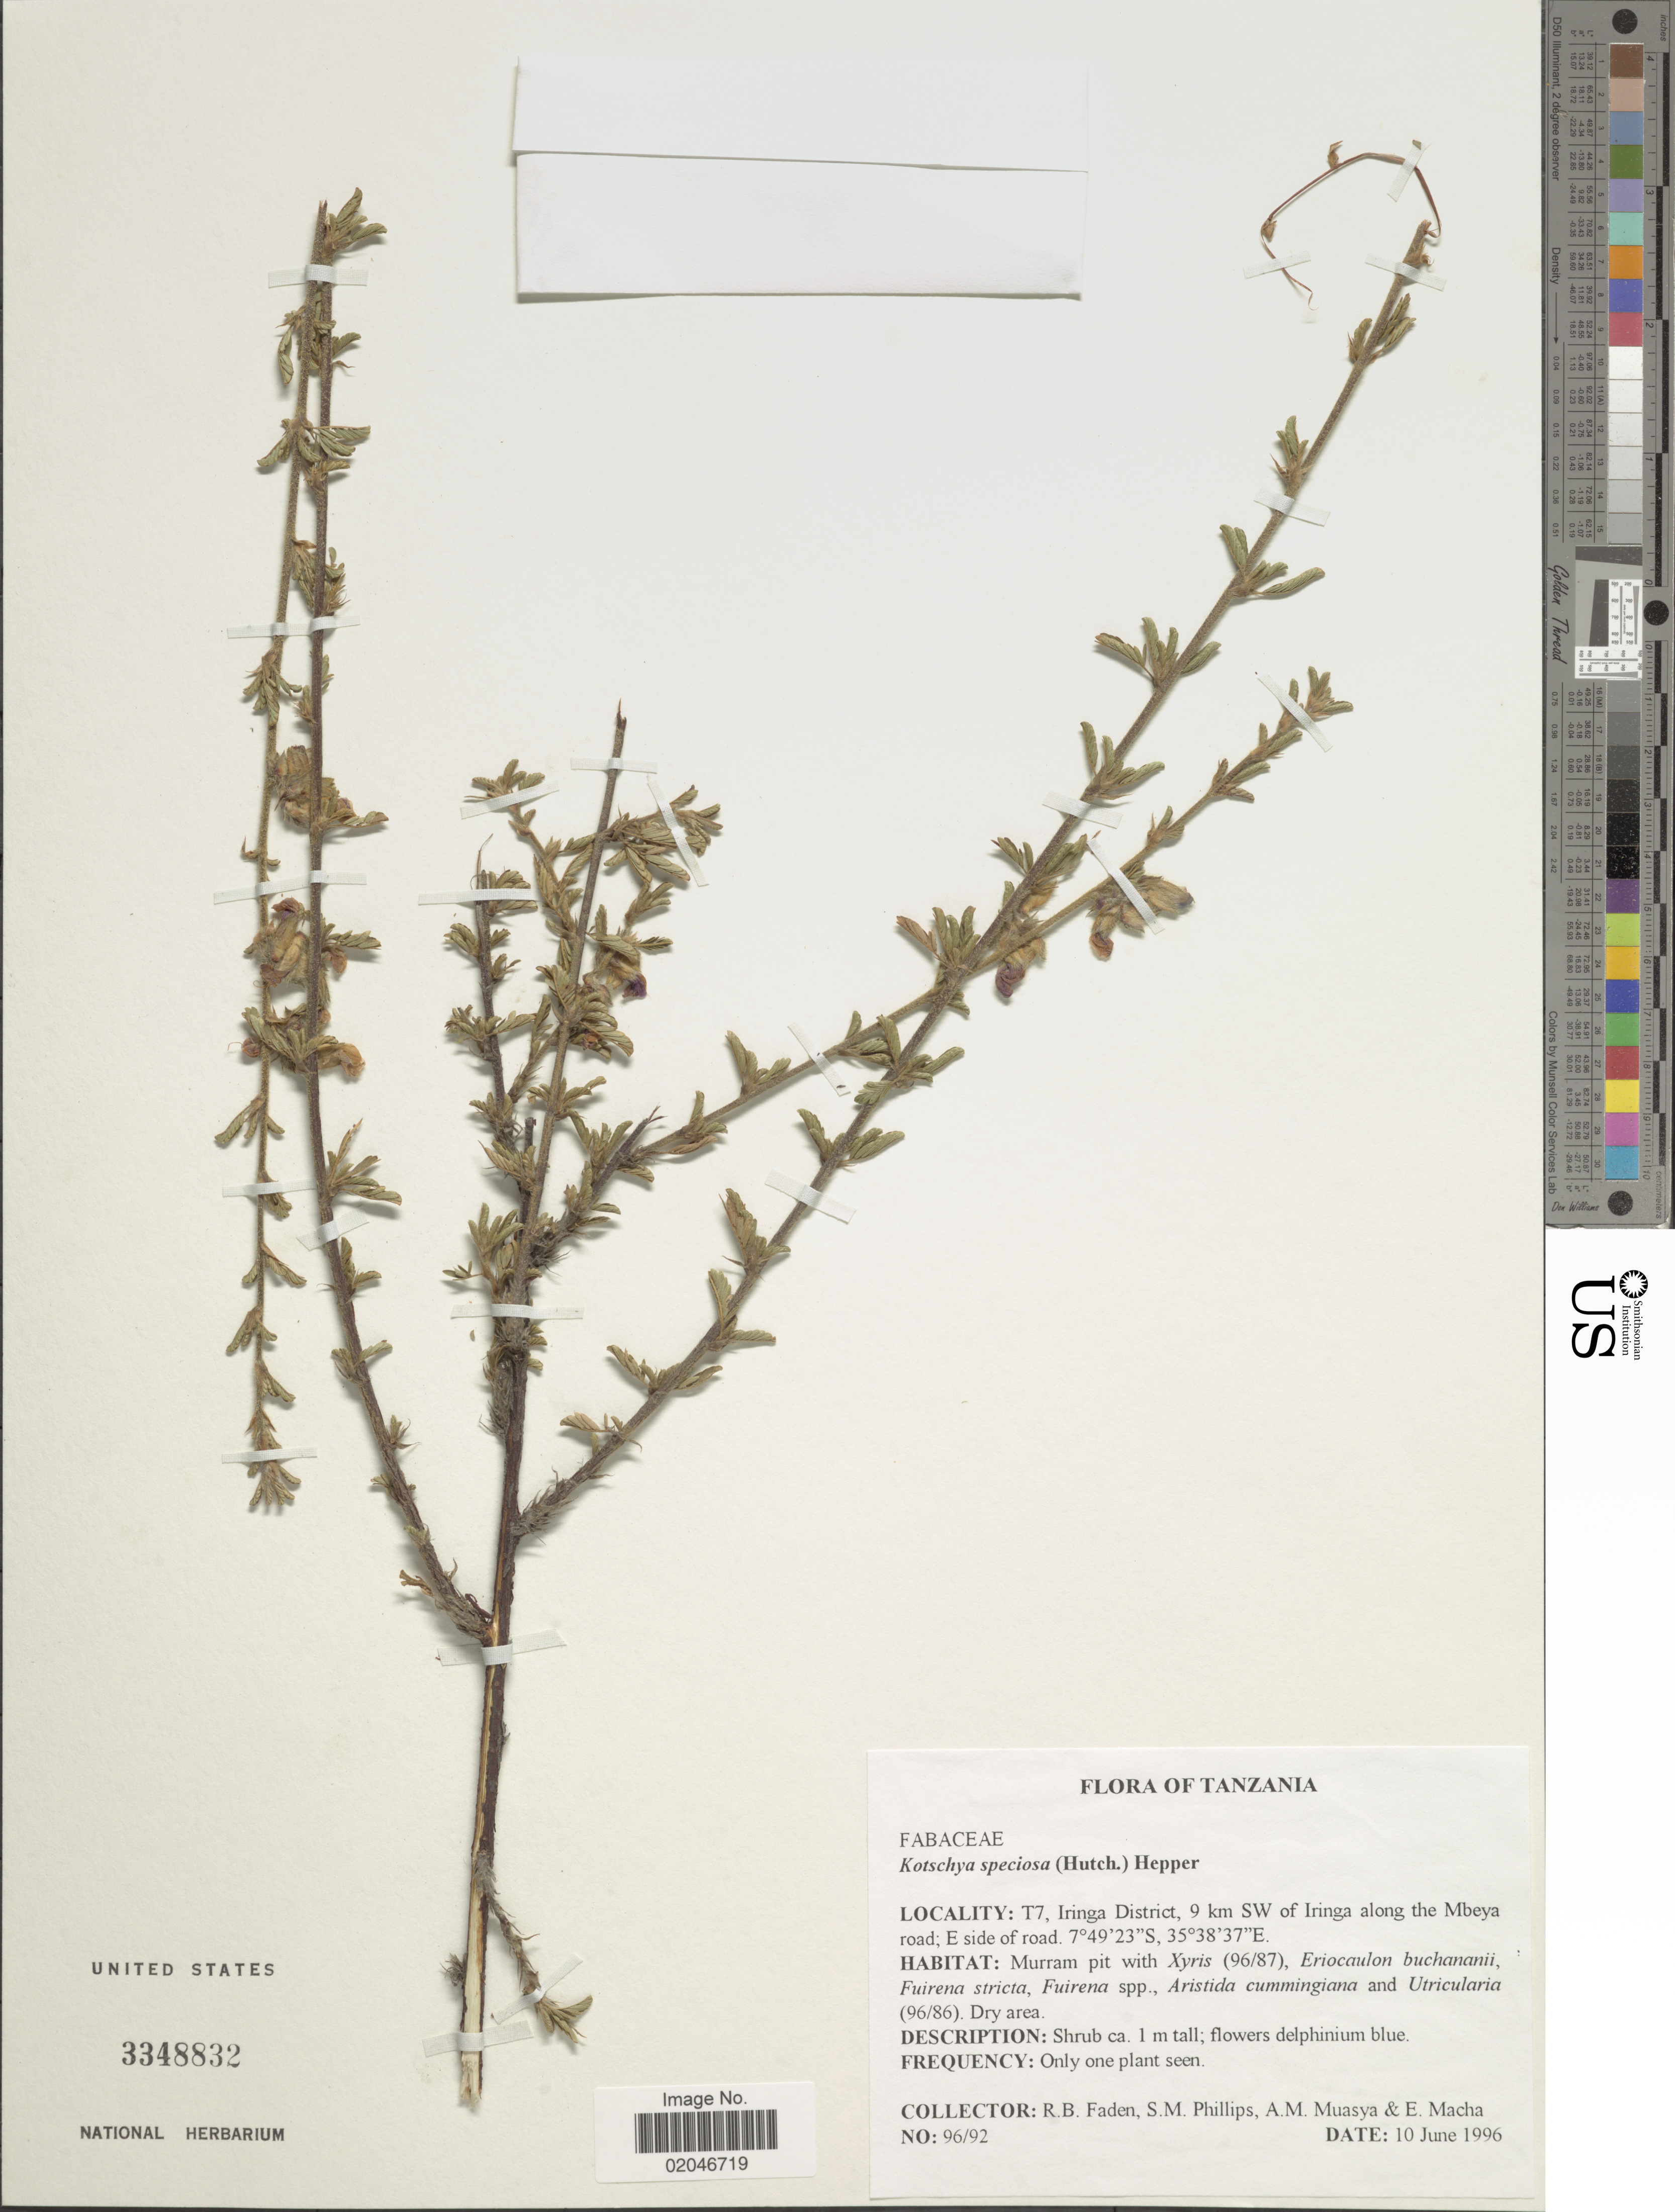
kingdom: Plantae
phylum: Tracheophyta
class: Magnoliopsida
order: Fabales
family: Fabaceae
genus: Kotschya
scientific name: Kotschya speciosa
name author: (Hutch.) Hepper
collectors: R. B. Faden, S. M. Phillips, A. Muasya & E. Macha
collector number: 96/92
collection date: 1996-06-10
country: Tanzania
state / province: Iringa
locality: T7, Iringa District, 9 km SW of Iringa along the Mbeya road; E side of road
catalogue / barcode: US 3348832